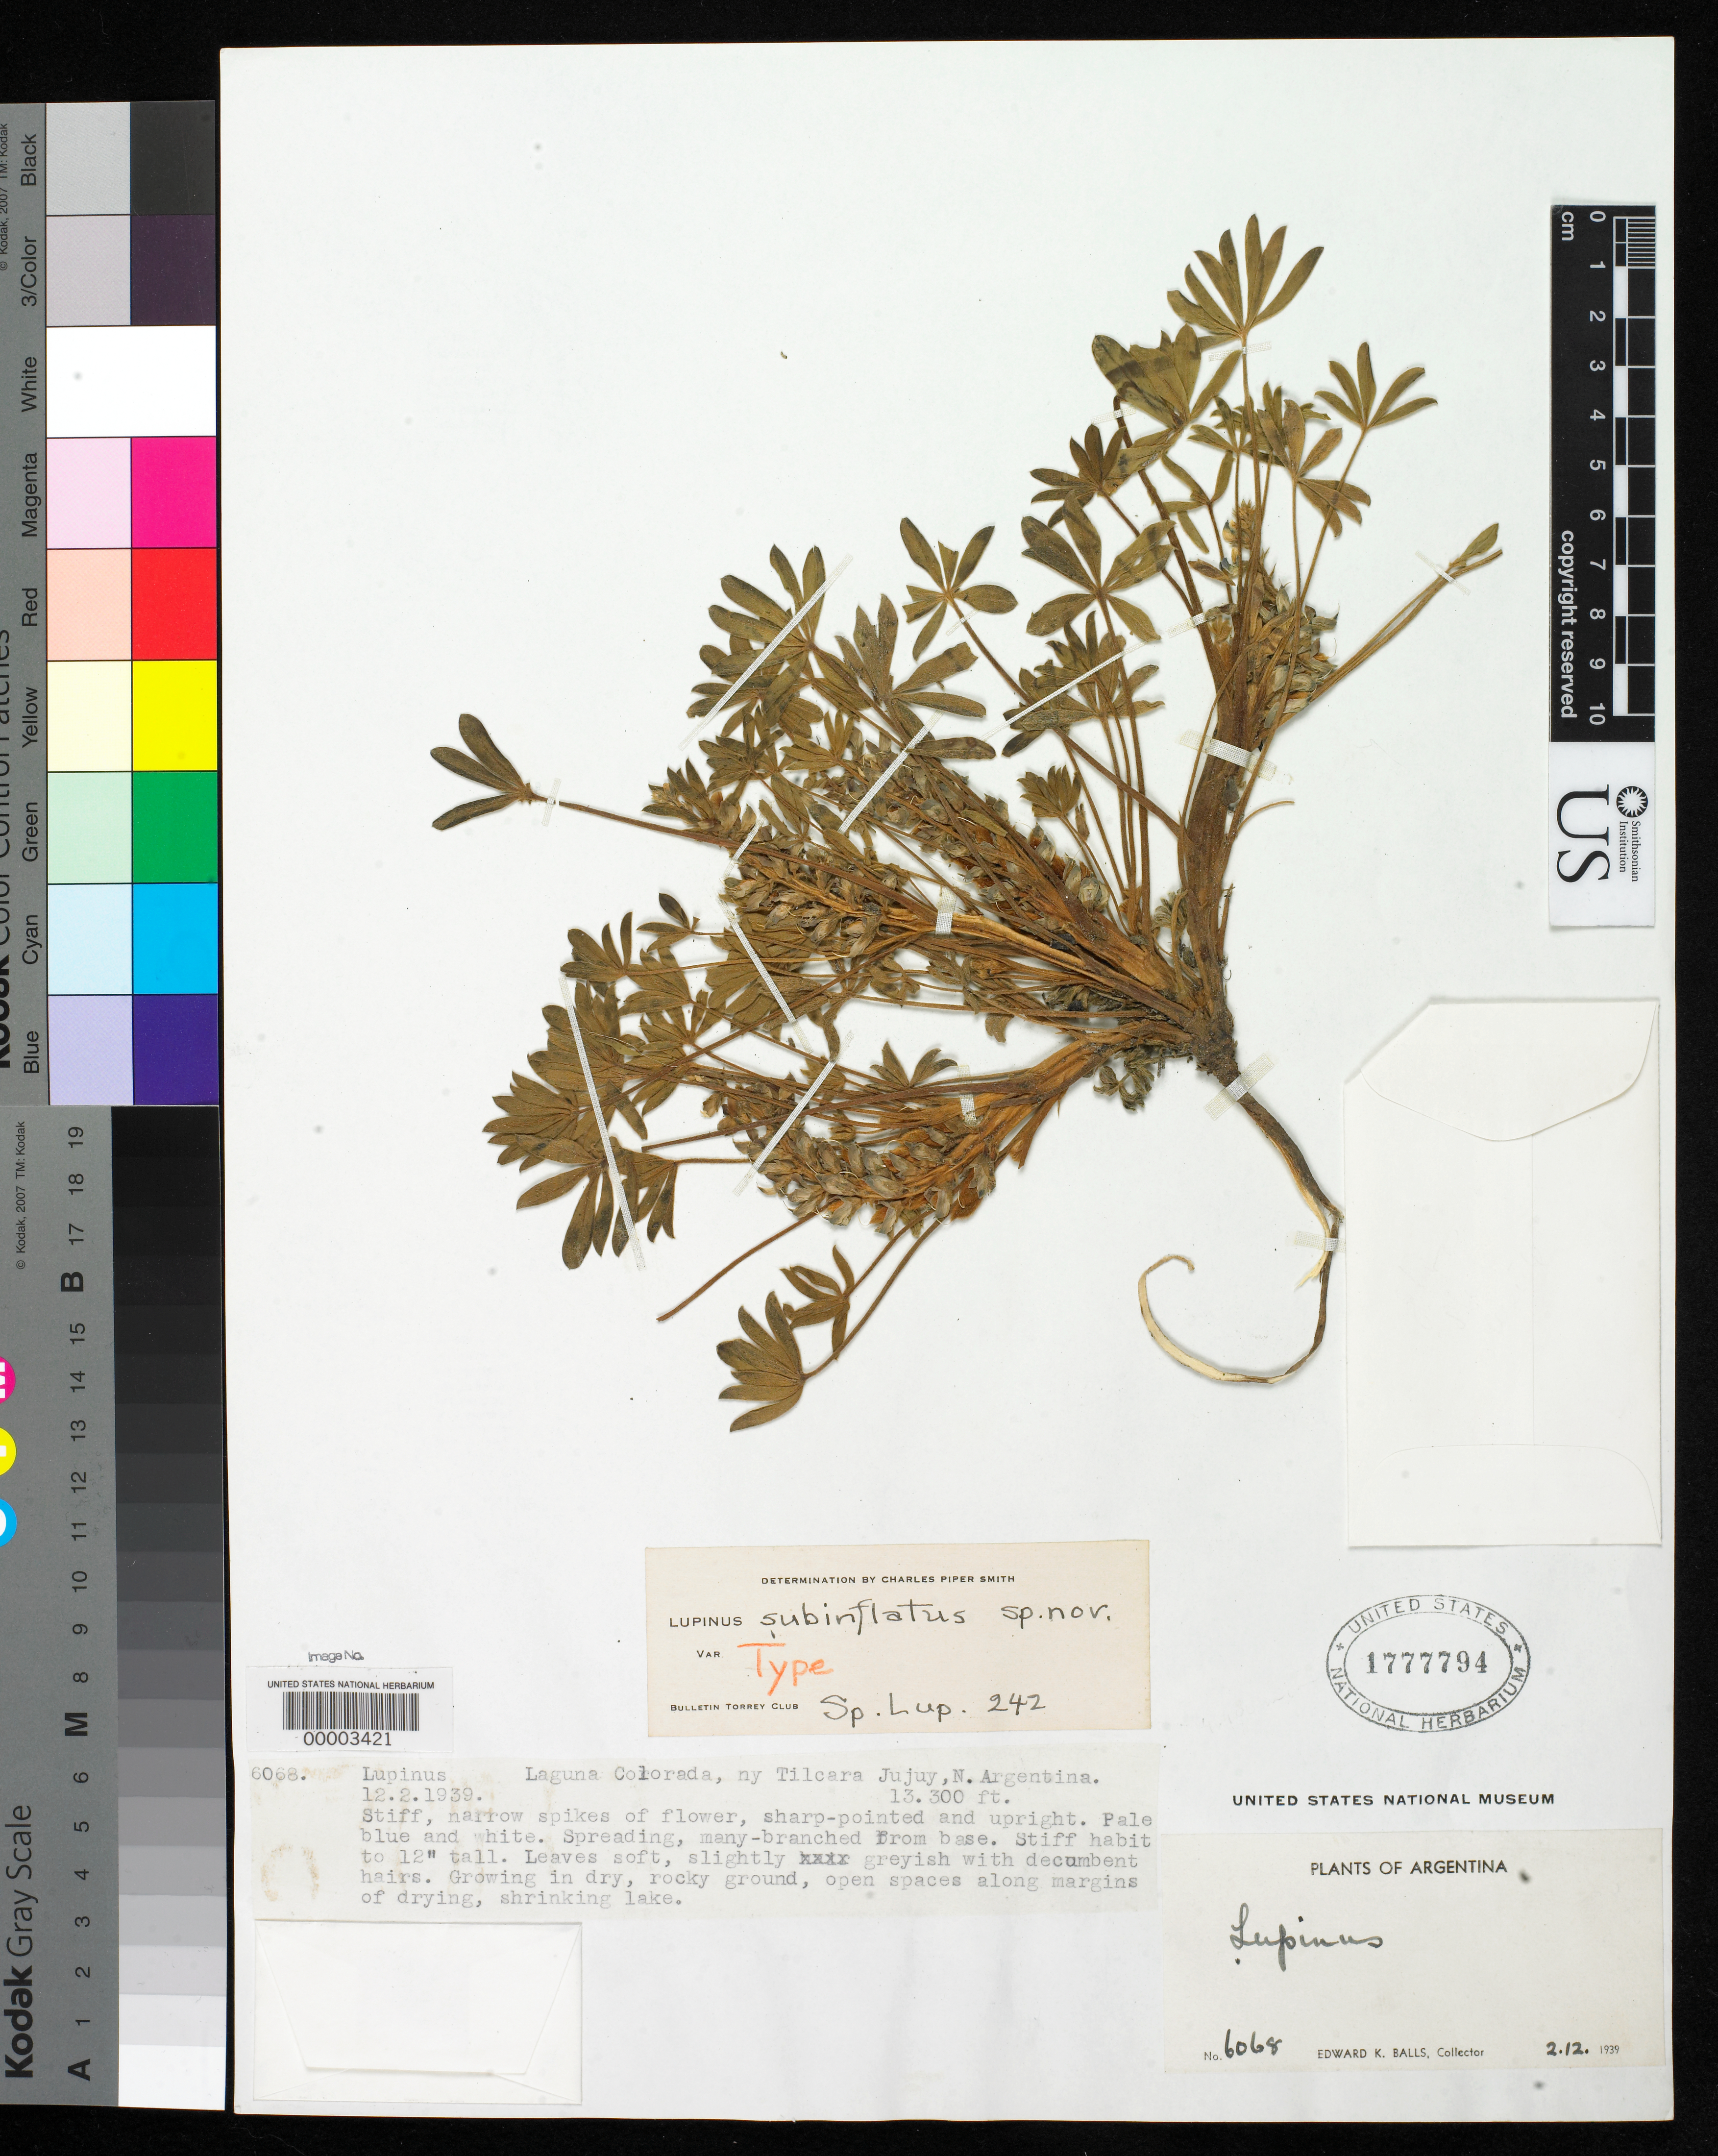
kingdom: Plantae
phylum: Tracheophyta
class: Magnoliopsida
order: Fabales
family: Fabaceae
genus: Lupinus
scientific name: Lupinus subinflatus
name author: C.P. Sm.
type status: Holotype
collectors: E. K. Balls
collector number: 6068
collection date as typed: Feb 1939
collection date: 1939-02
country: Argentina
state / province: Jujuy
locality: Laguna Colorado, near Tilcara.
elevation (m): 4054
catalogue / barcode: US 1777794